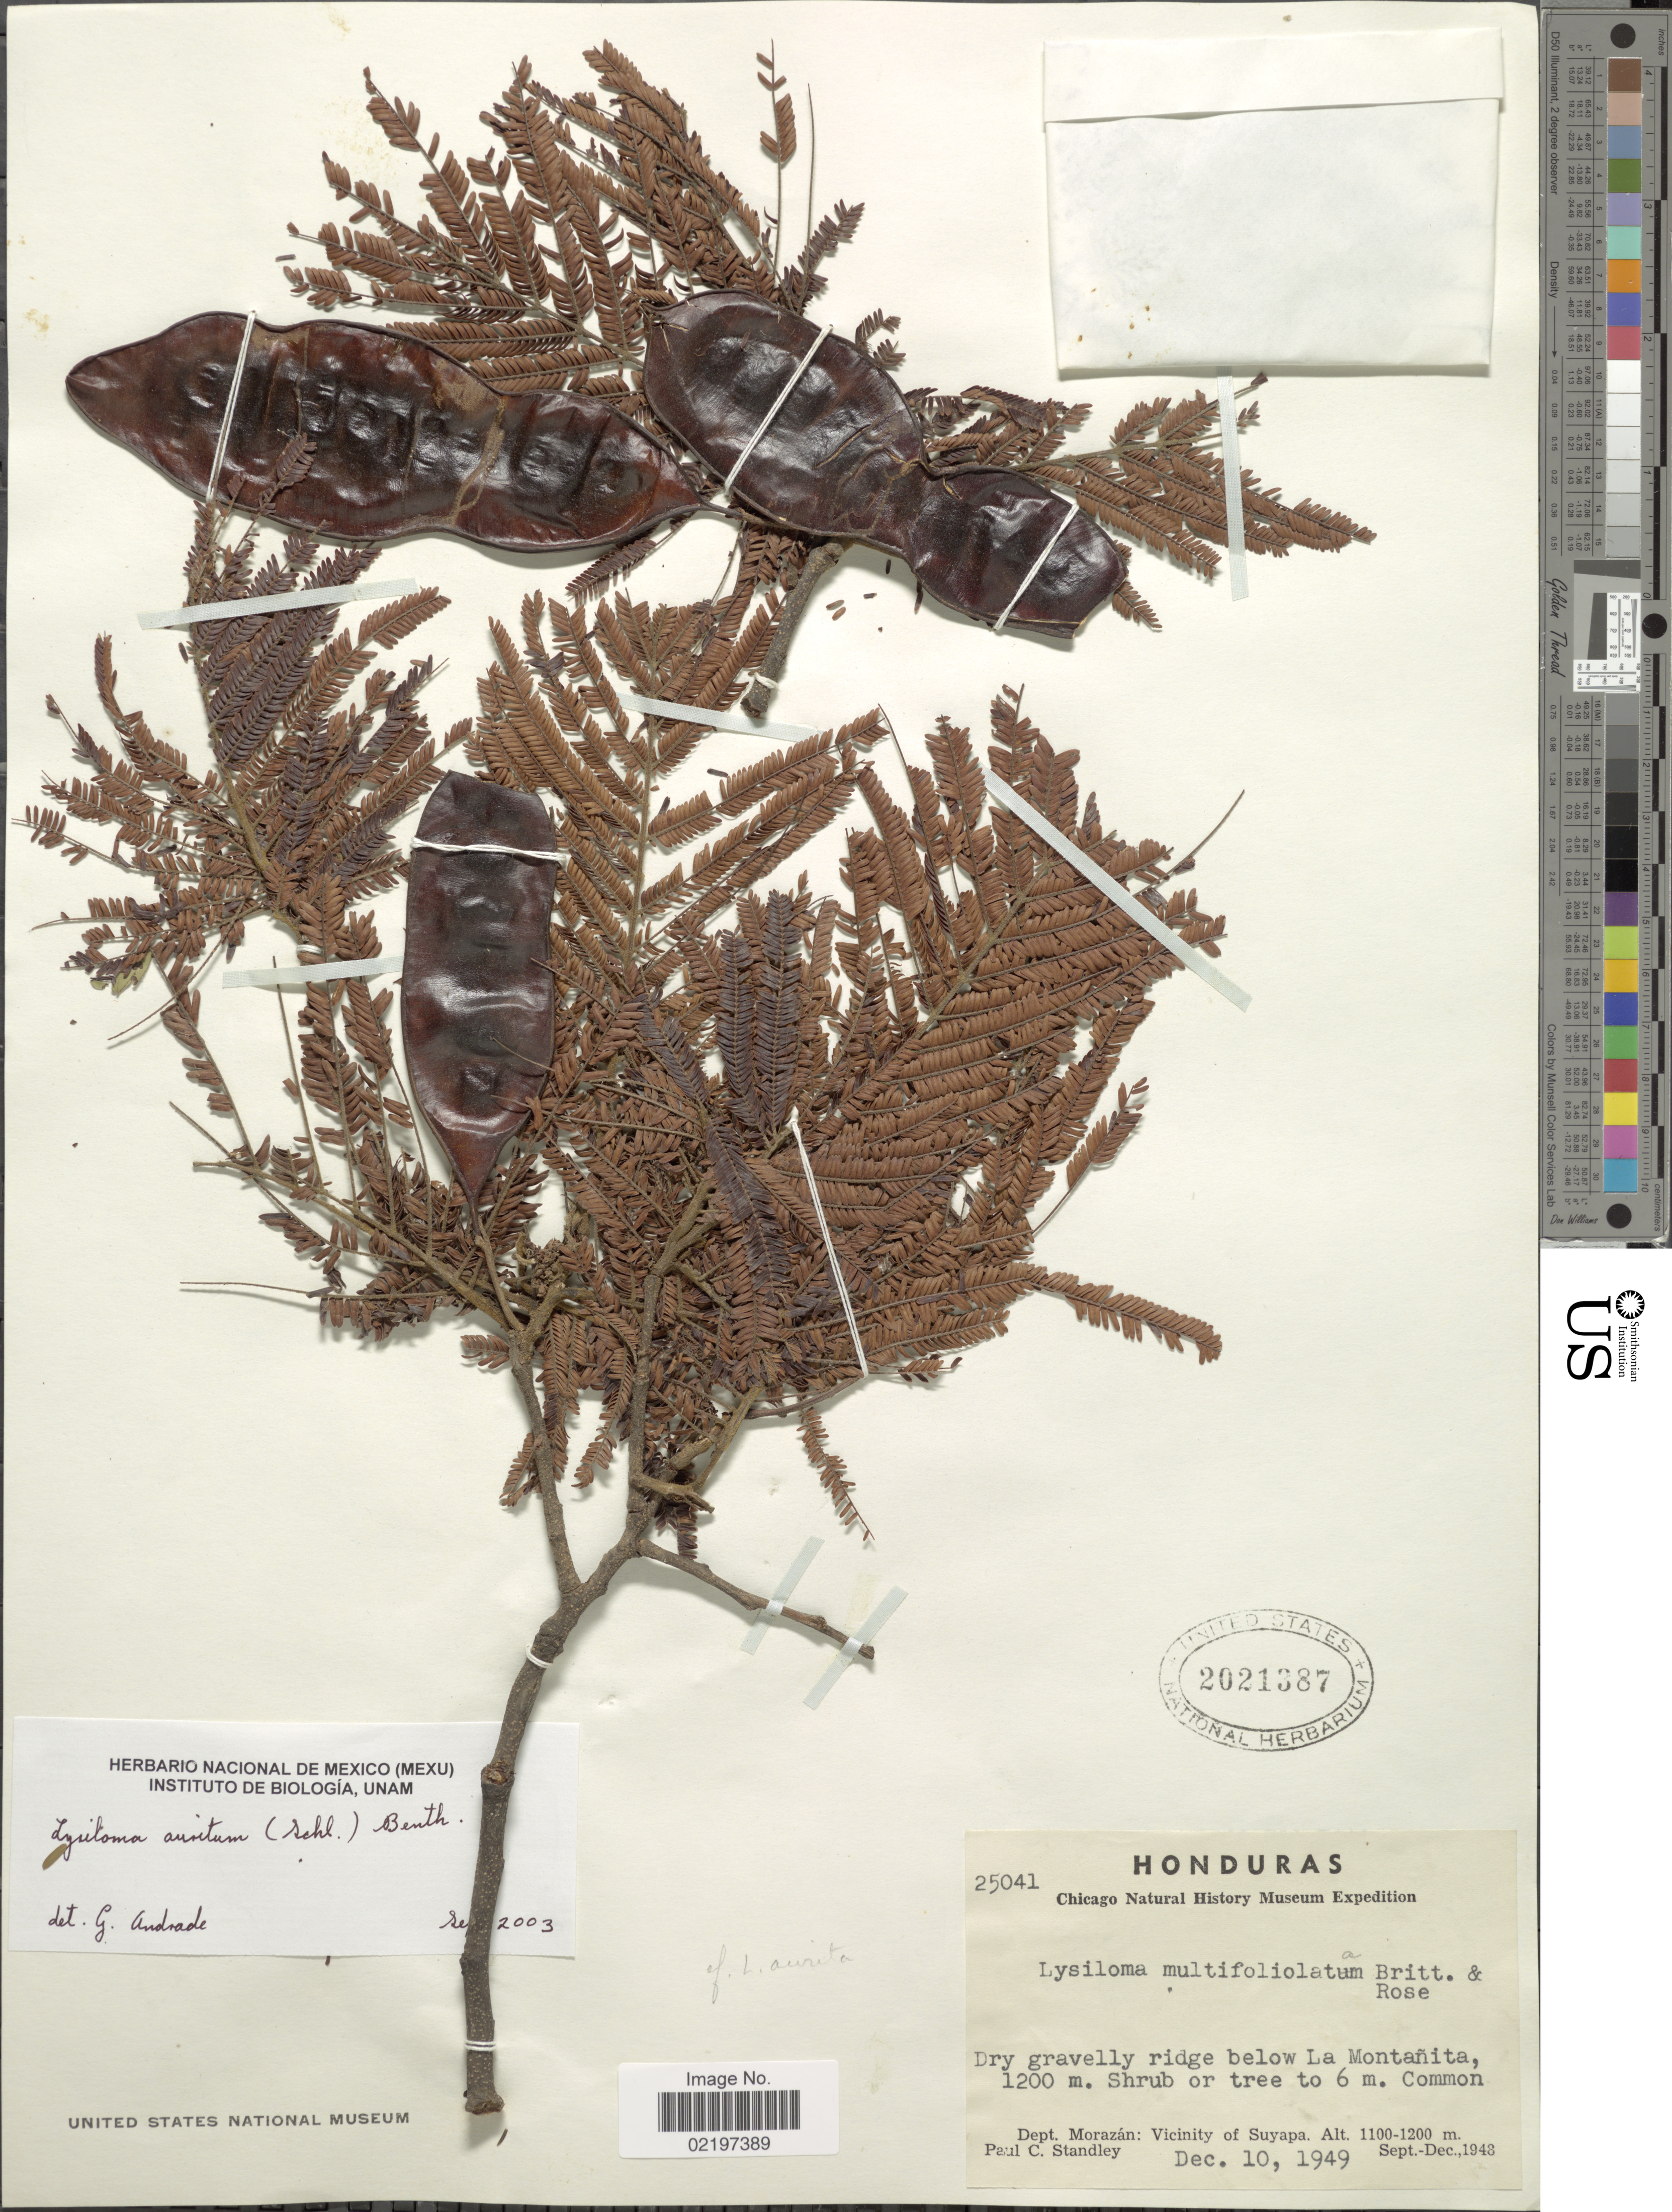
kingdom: Plantae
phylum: Tracheophyta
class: Magnoliopsida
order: Fabales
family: Fabaceae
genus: Lysiloma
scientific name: Lysiloma auritum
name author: (Schltdl.) Benth.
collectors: P. C. Standley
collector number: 25041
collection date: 1949-12-10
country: Honduras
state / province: Fco. Morazán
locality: Dept. Morazan: Vicinity of Suyapa, Dry gravelly ridge below La Montañita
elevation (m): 1100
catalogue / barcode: US 2021387